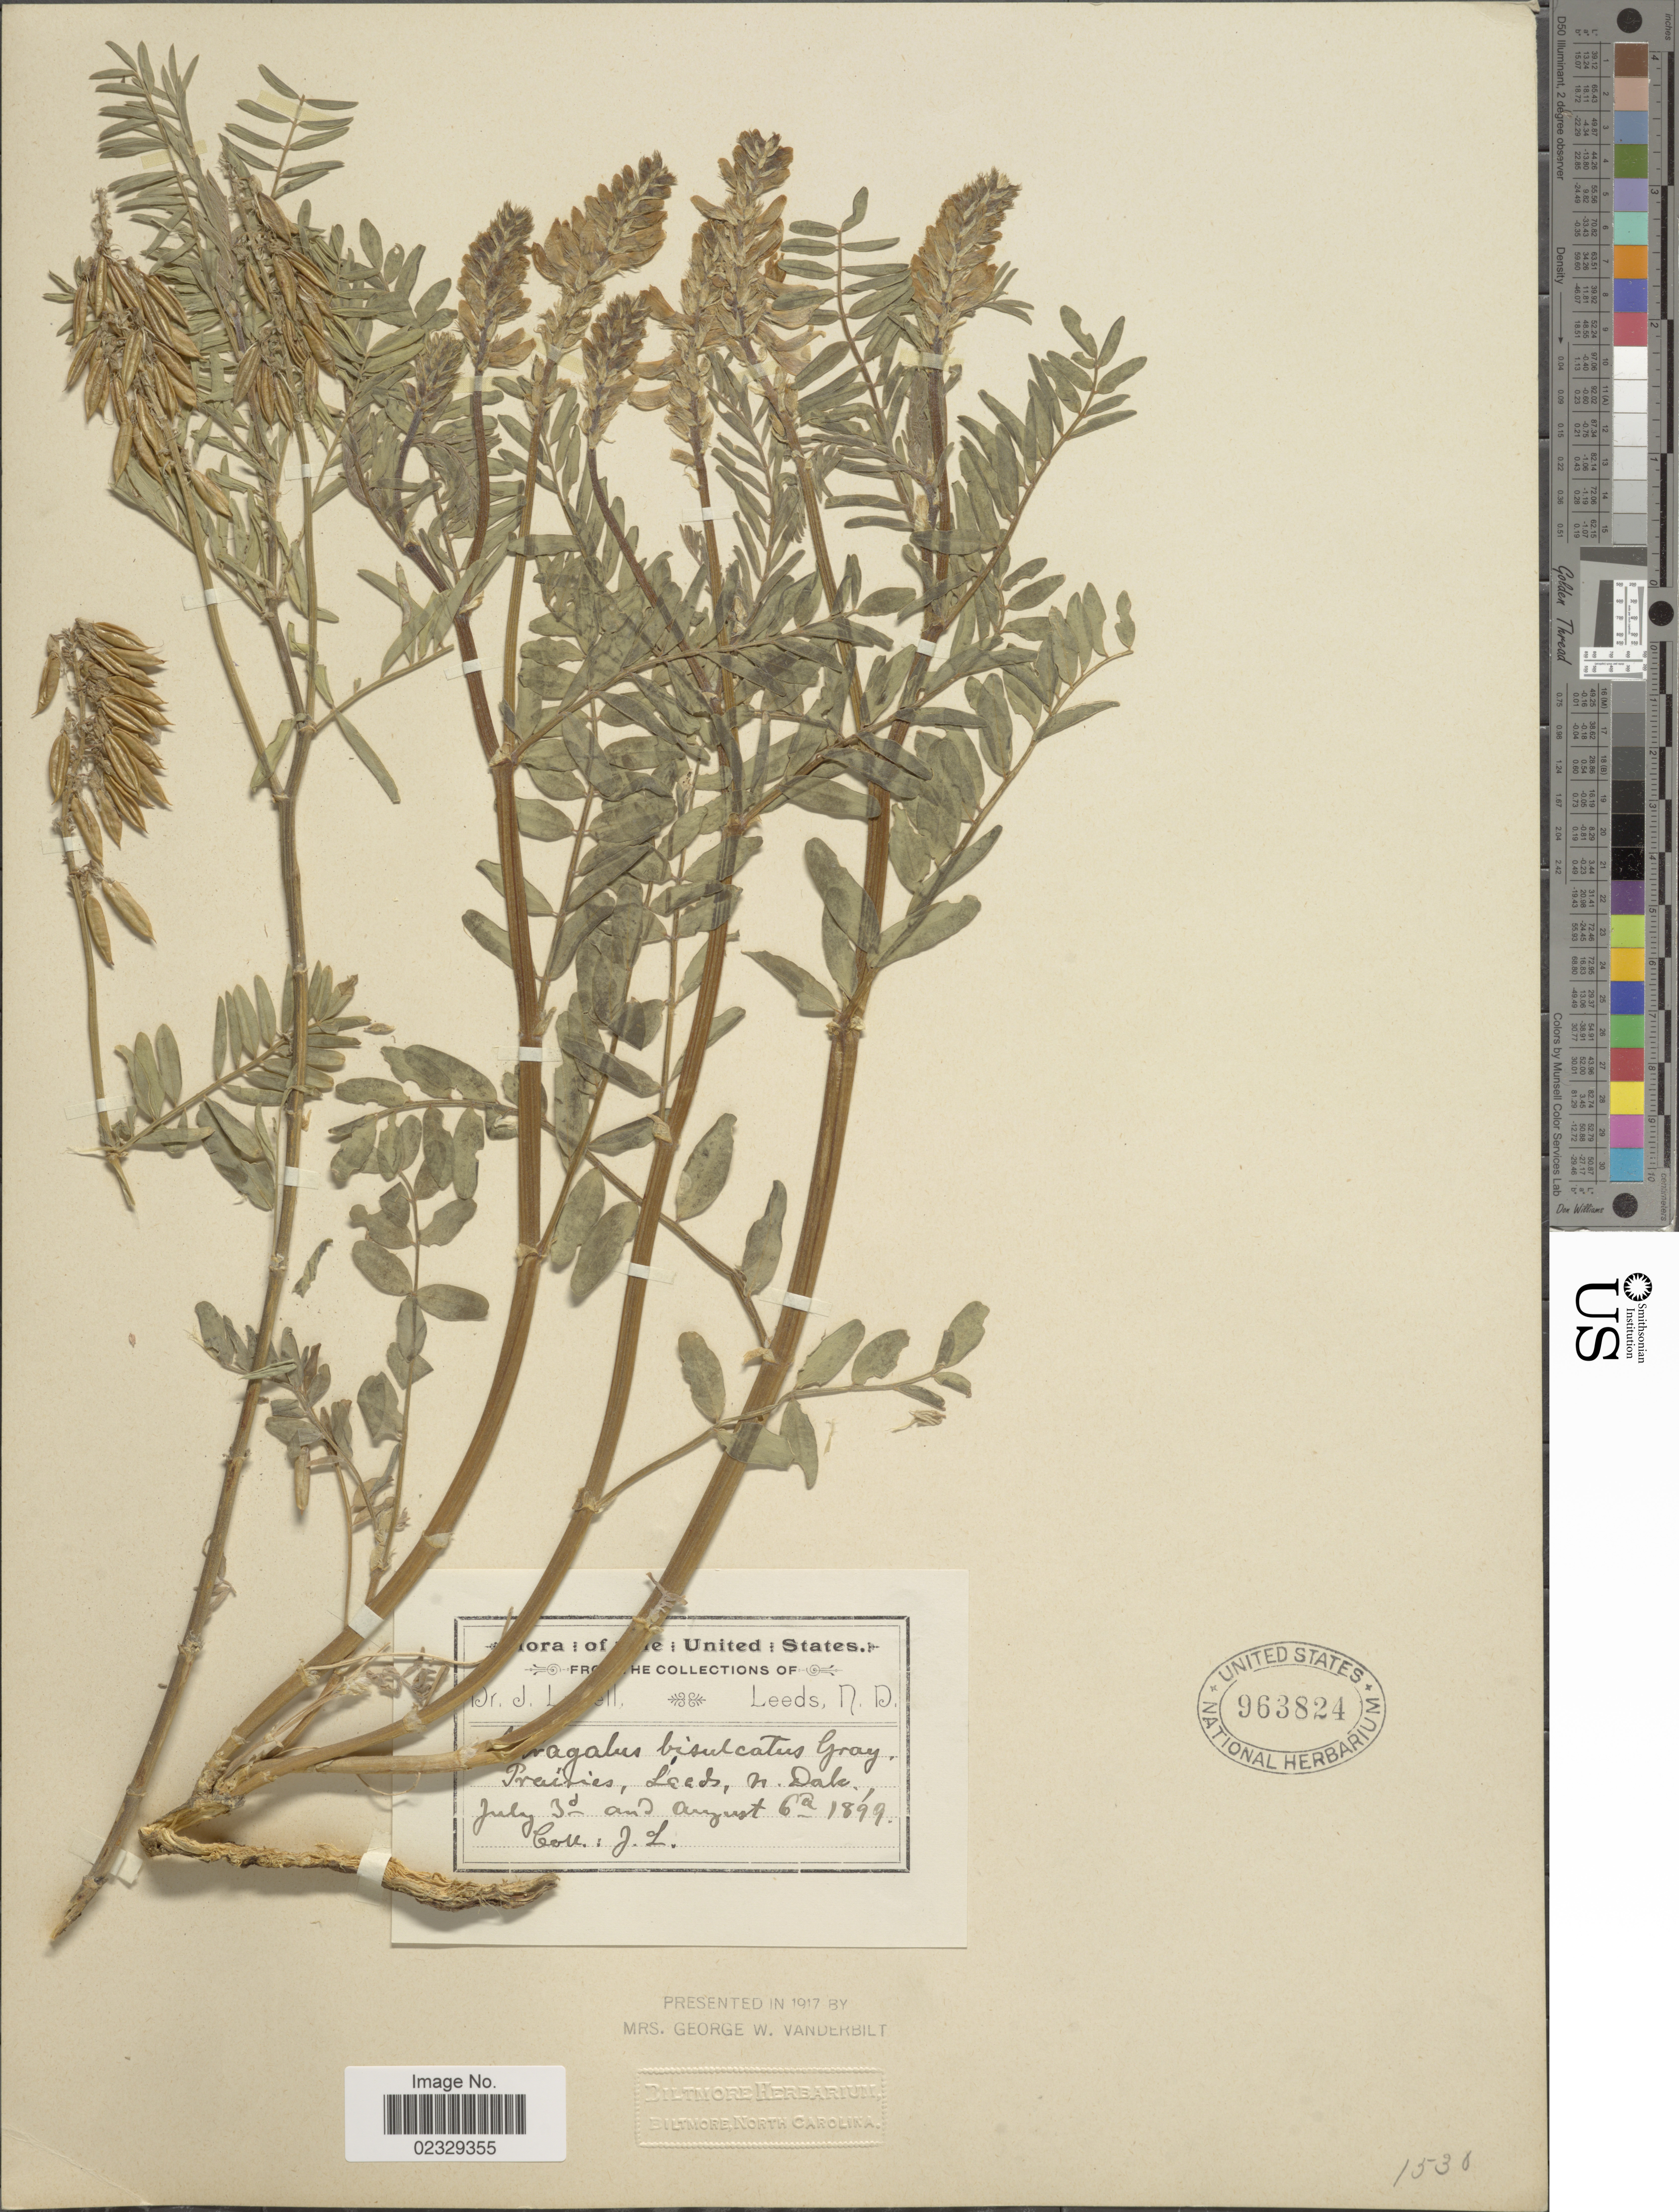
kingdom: Plantae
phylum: Tracheophyta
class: Magnoliopsida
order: Fabales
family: Fabaceae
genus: Astragalus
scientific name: Astragalus bisulcatus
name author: (Hook.) A. Gray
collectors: J. L.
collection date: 1899-07-03/1899-08-06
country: United States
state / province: North Dakota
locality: Prairies, Leads, N Dale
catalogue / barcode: US 963824